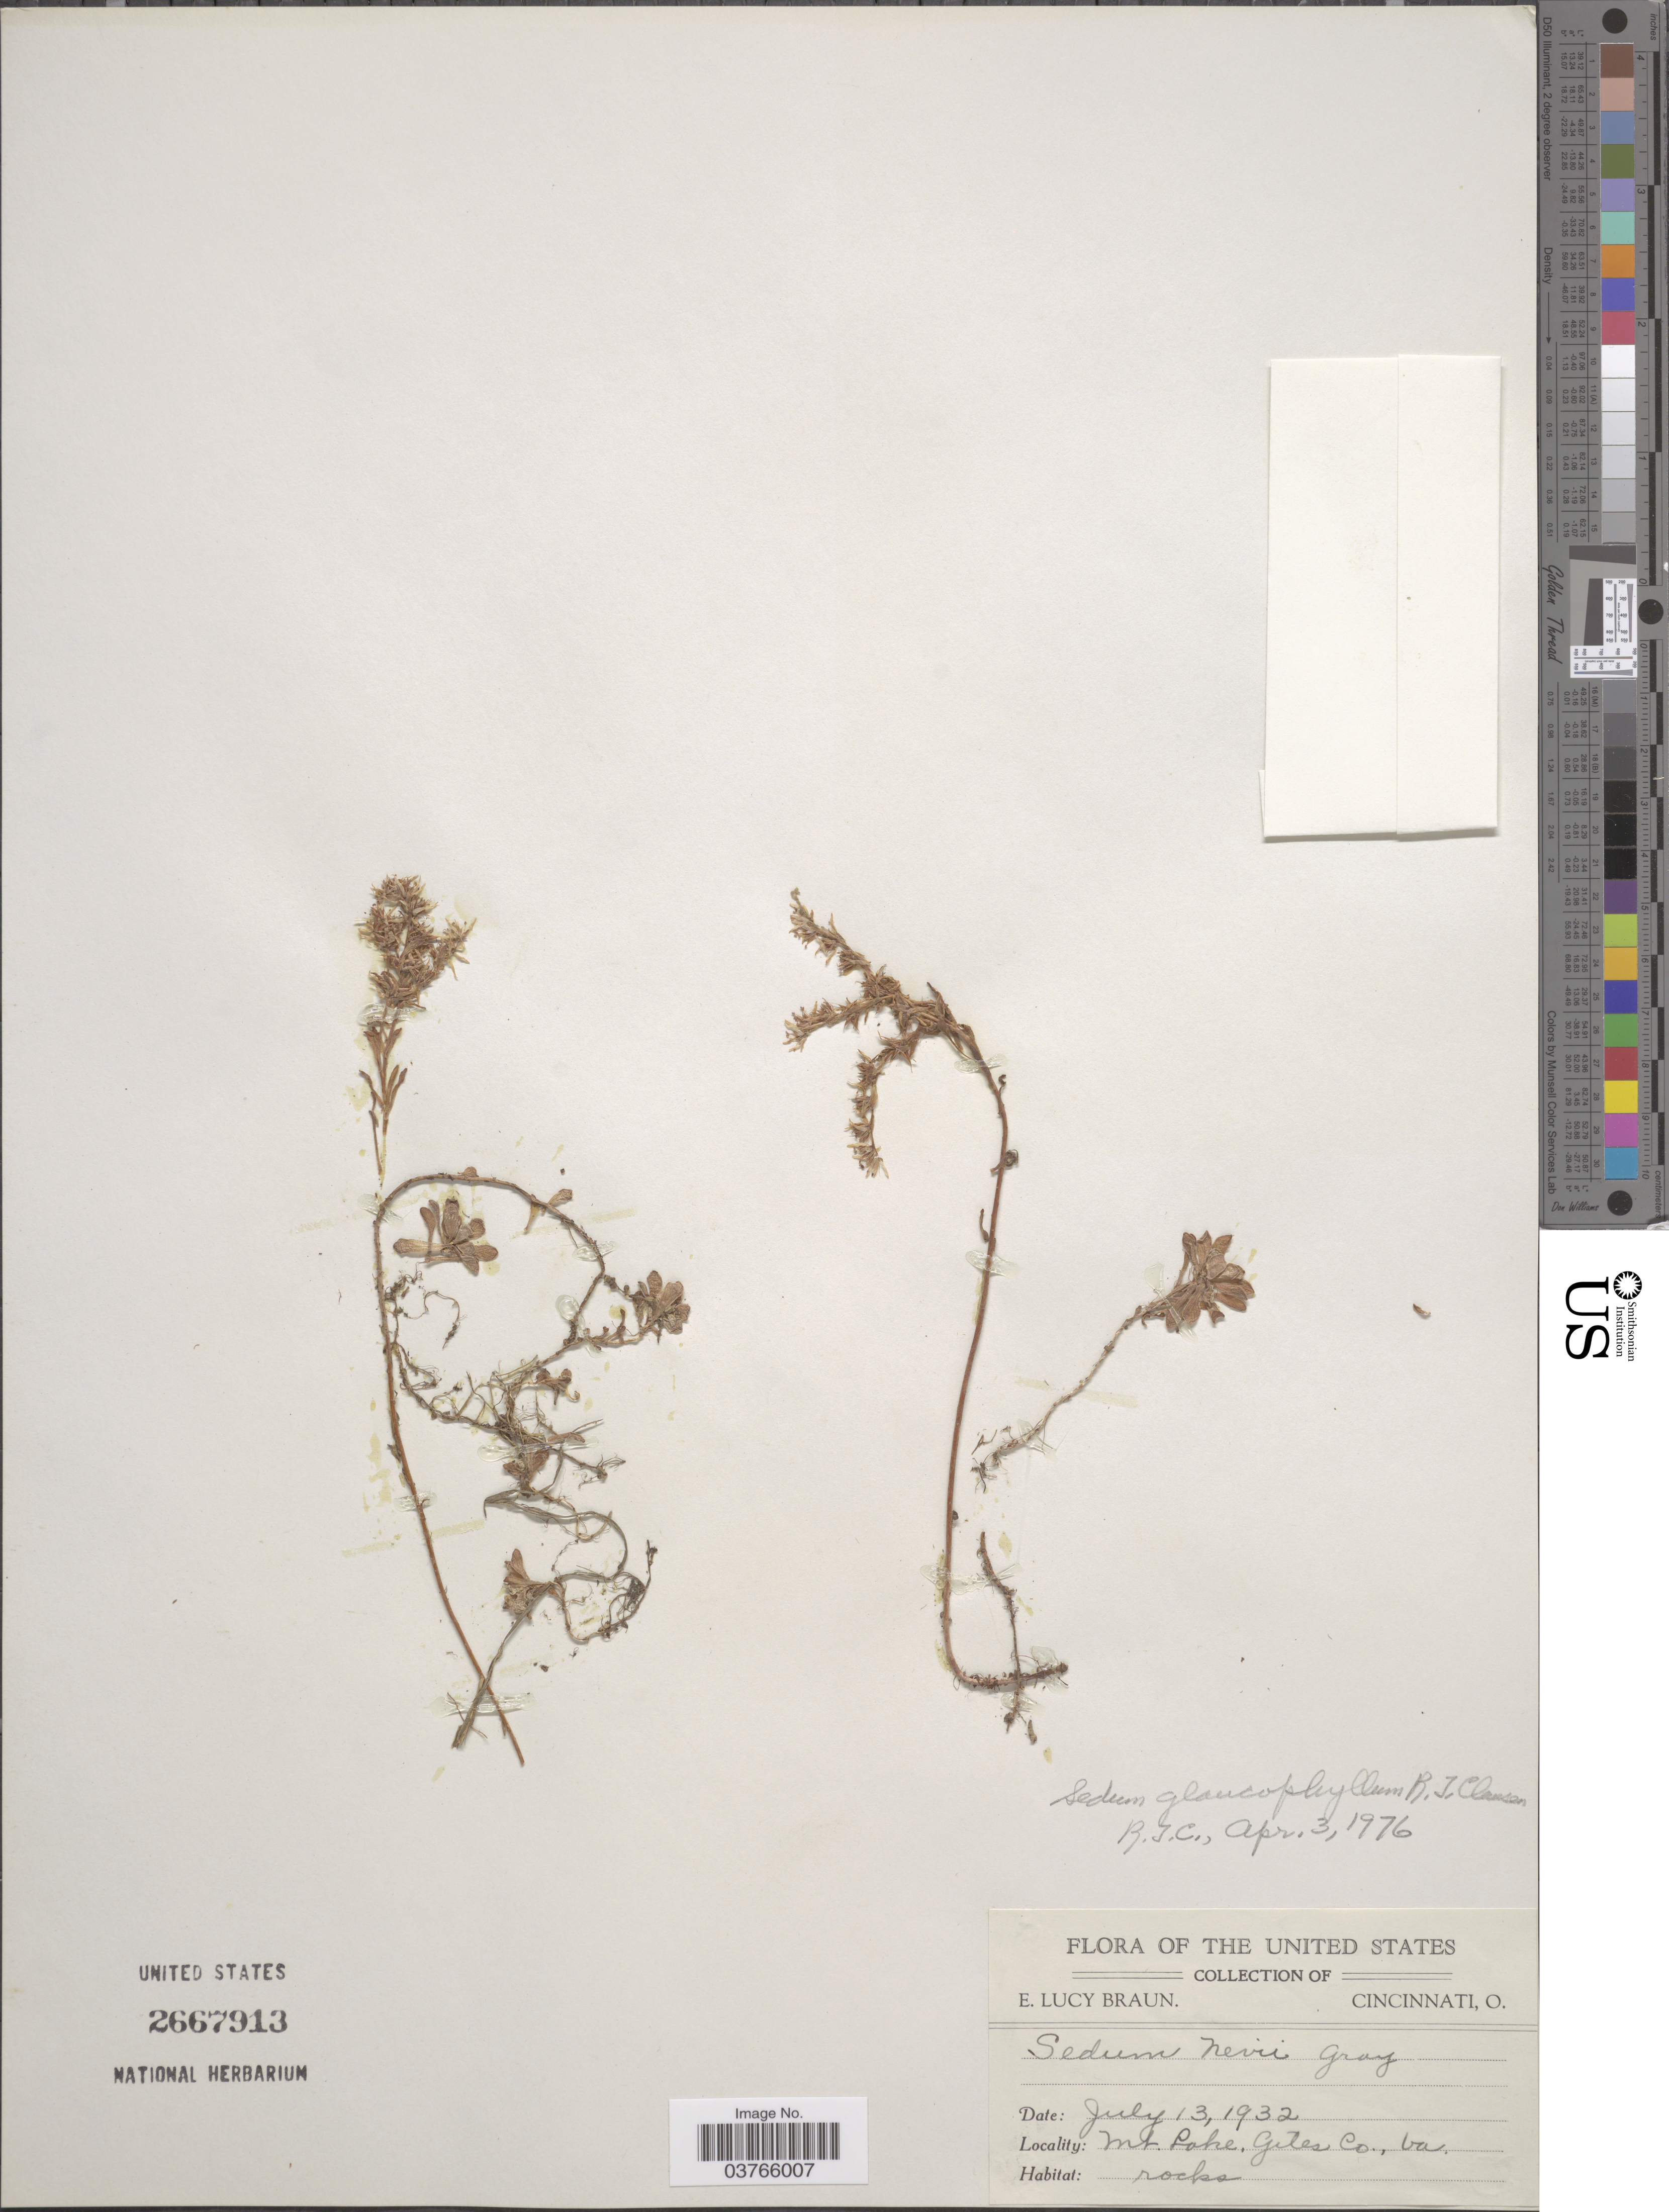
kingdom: Plantae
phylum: Tracheophyta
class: Magnoliopsida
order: Saxifragales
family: Crassulaceae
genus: Sedum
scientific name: Sedum glaucophyllum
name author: R.T. Clausen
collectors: E. L. Braun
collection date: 1932-07-13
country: United States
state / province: Virginia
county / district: Giles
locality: Mt. Lake, Giles Co.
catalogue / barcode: US 2667913